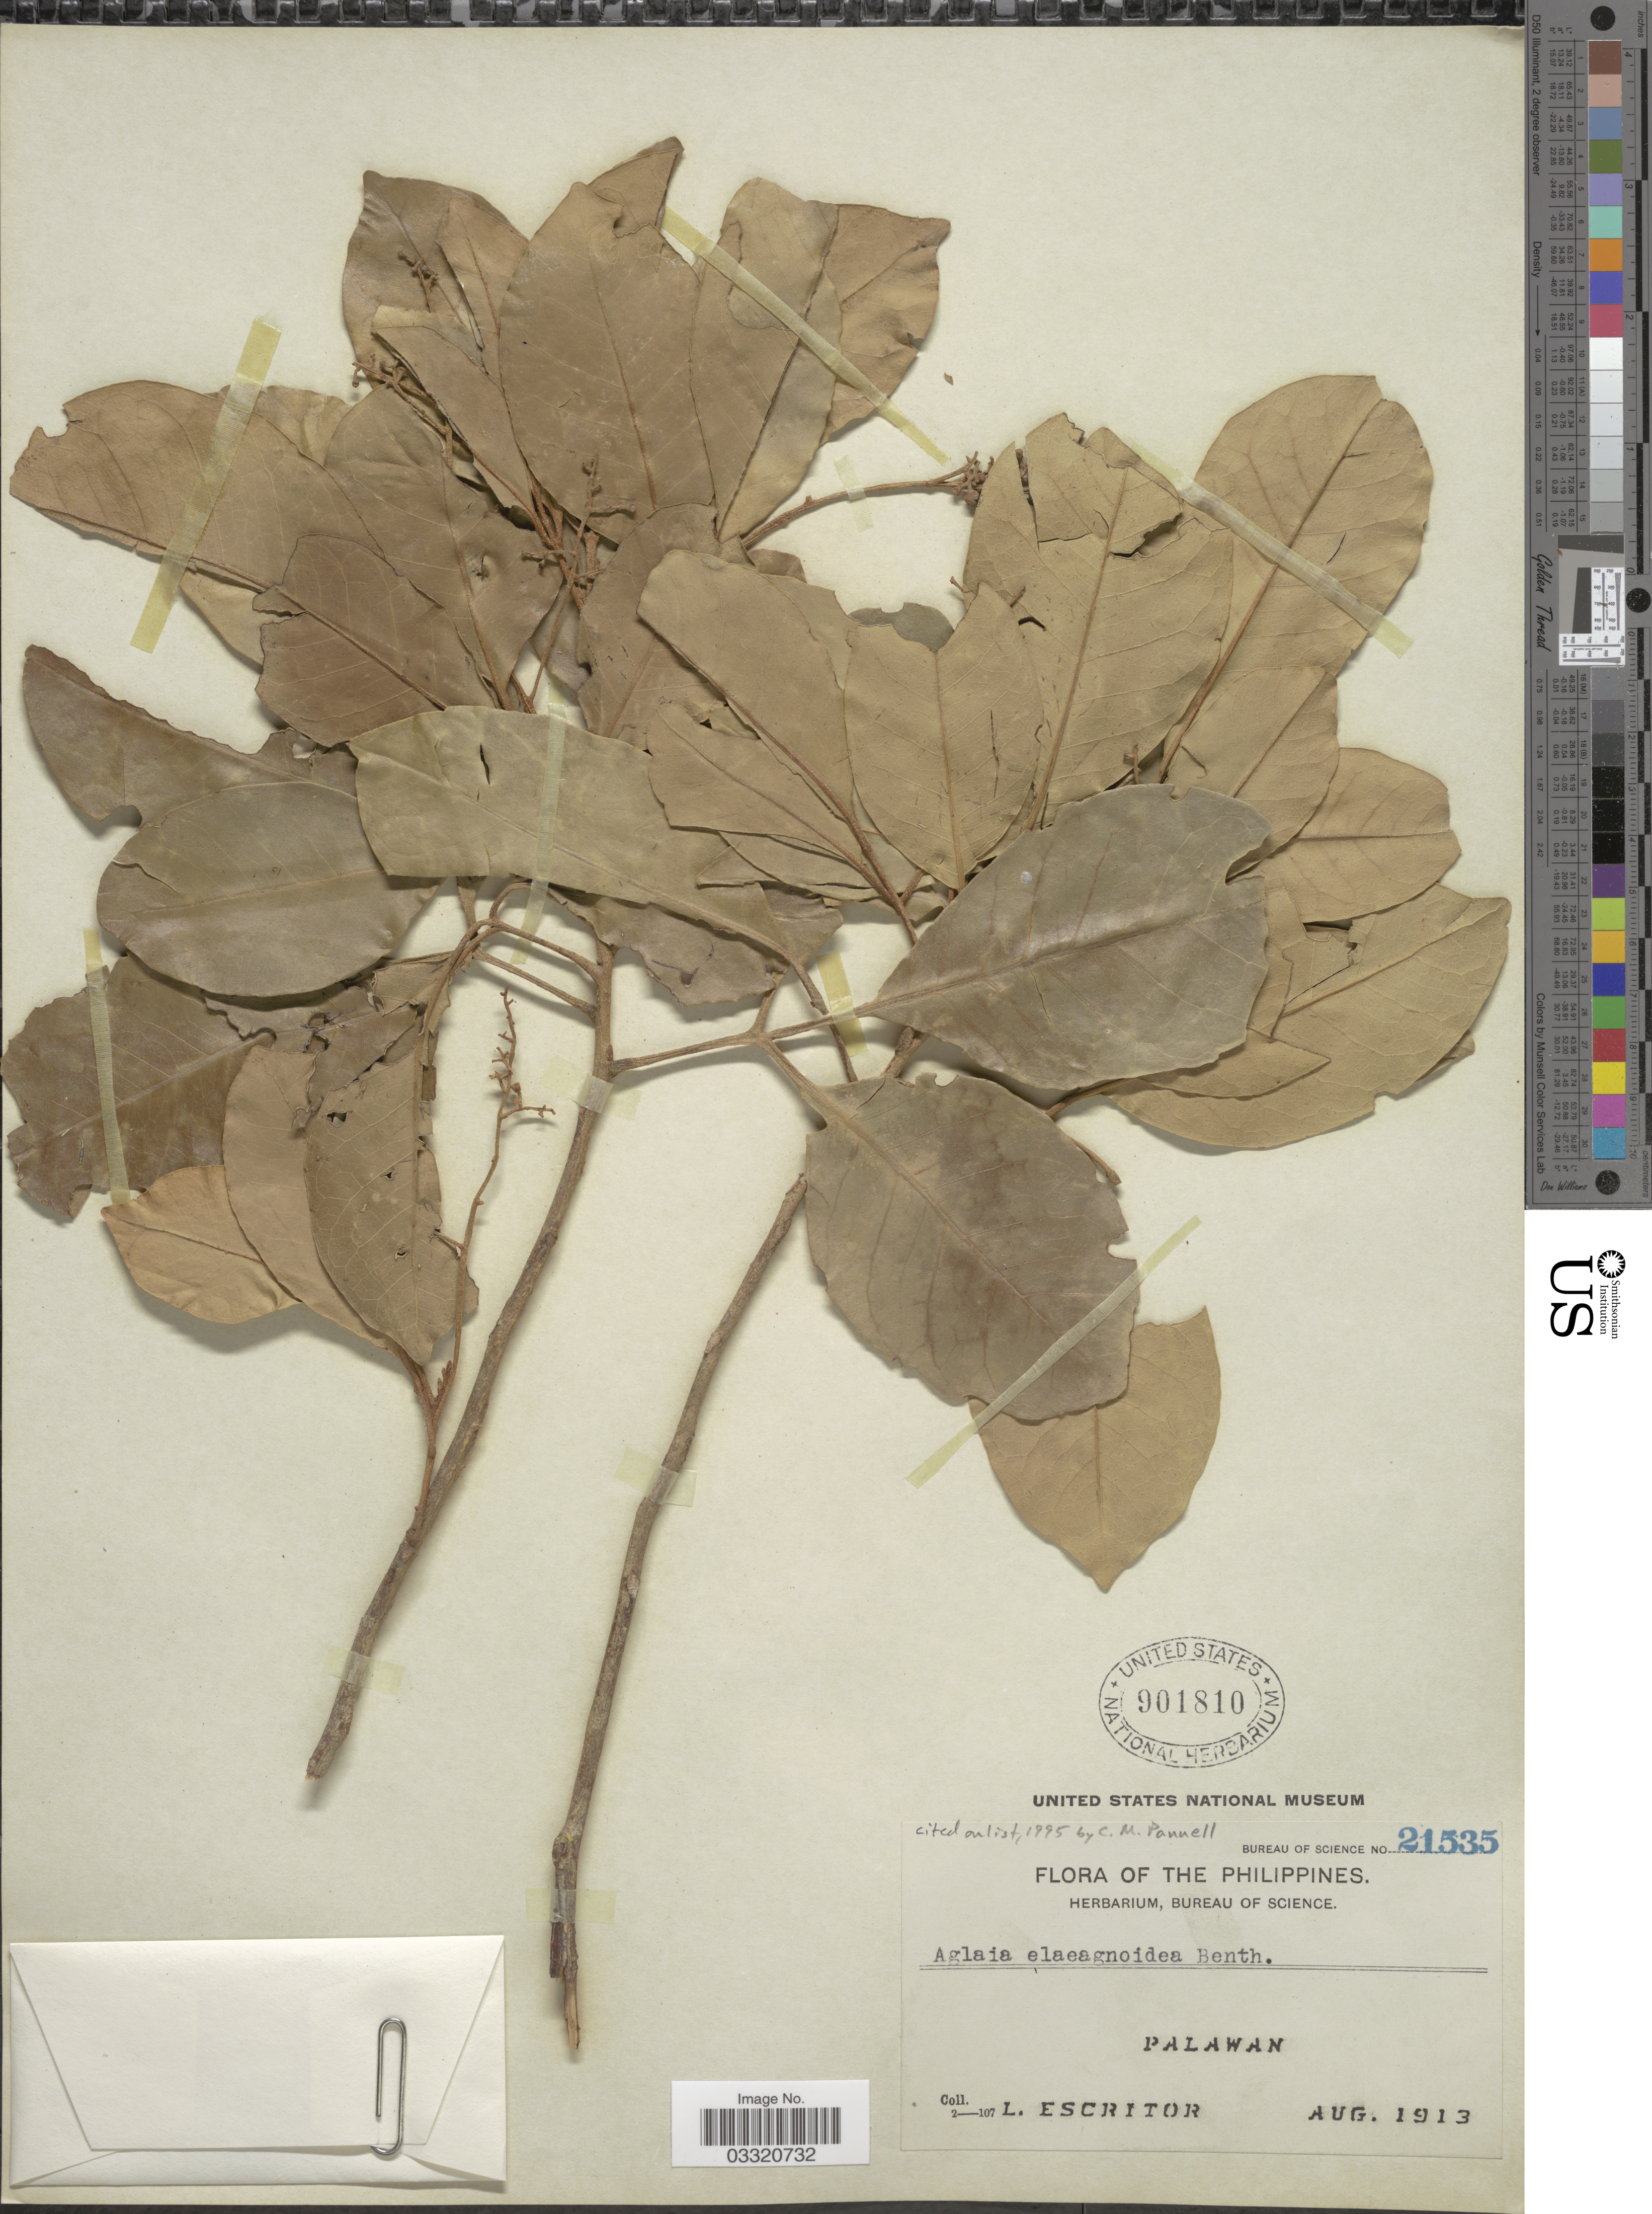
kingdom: Plantae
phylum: Tracheophyta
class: Magnoliopsida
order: Sapindales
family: Meliaceae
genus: Aglaia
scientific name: Aglaia elaeagnoidea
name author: (A. Juss.) Benth.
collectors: L. Escritor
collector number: Bureau of Science 21535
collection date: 1913-08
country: Philippines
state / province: Mimaropa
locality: Palawan.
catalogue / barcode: US 901810